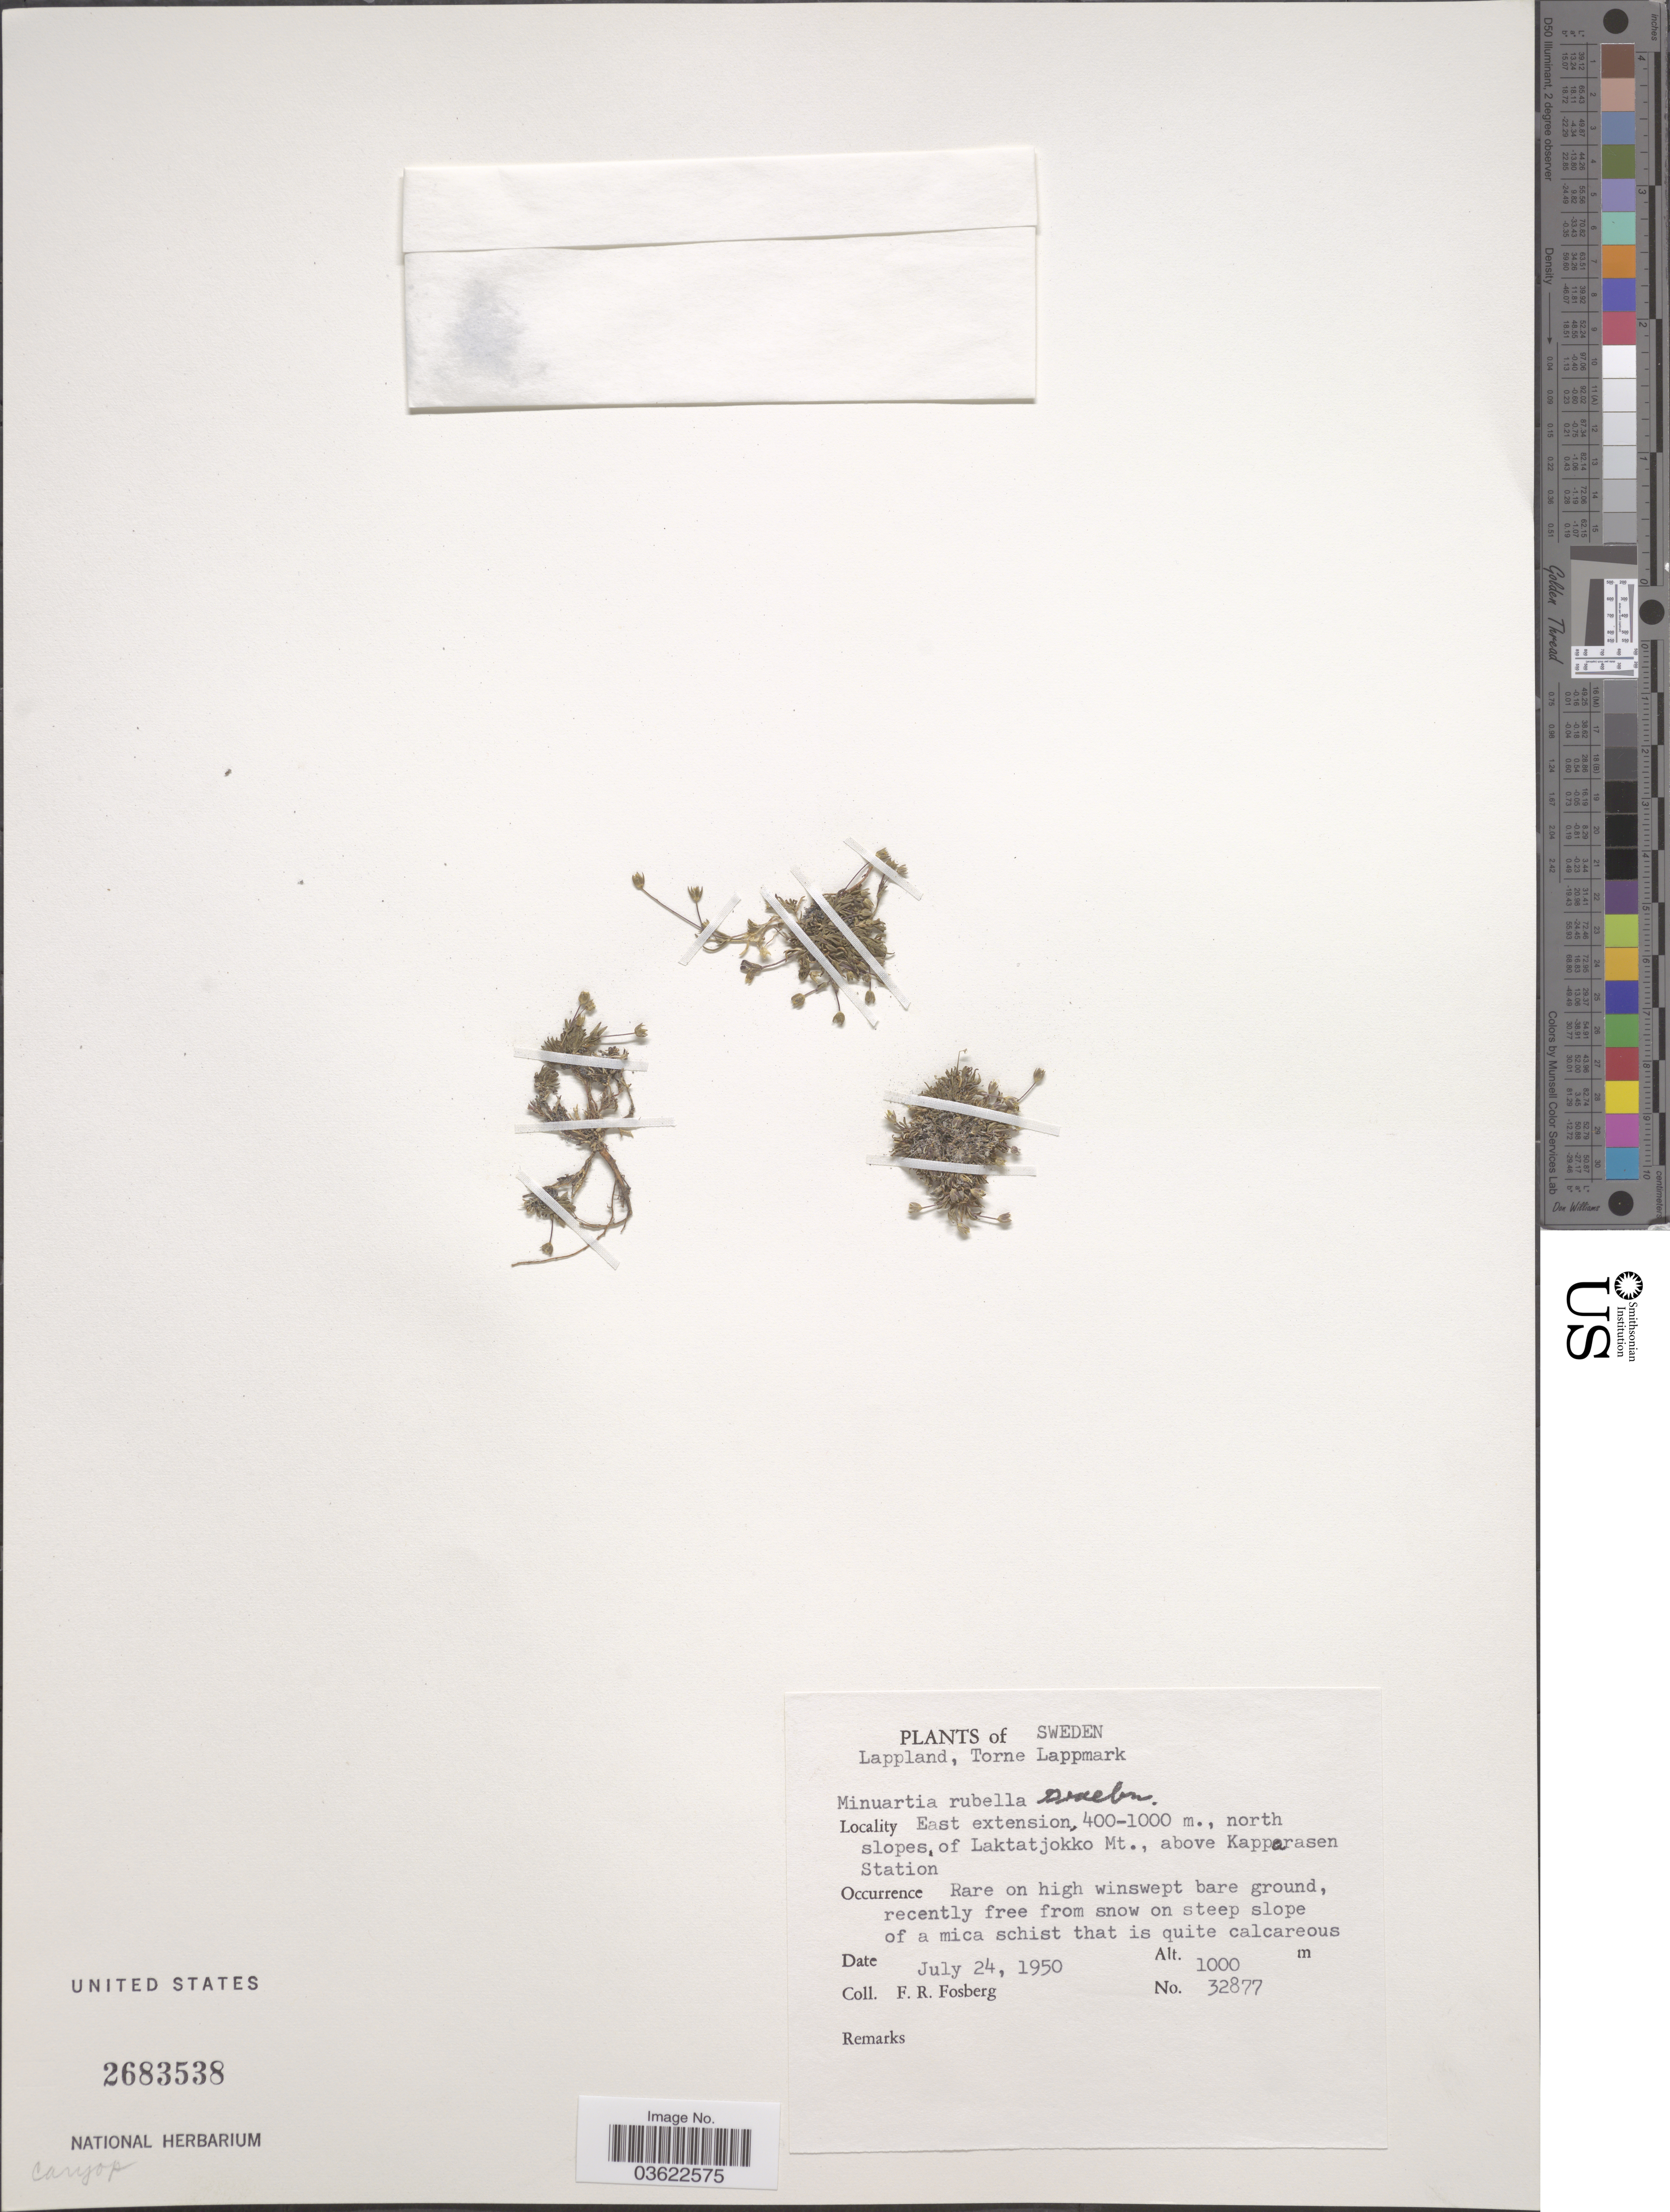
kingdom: Plantae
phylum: Tracheophyta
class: Magnoliopsida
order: Caryophyllales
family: Caryophyllaceae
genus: Arenaria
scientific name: Arenaria rubella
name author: (Wahlenb.) Sm.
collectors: F. R. Fosberg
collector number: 32877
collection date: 1950-07-24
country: Sweden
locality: Lappland, Torne Lappmark. East extension, north slopes, of Laktatjokko Mt., above Kapparasen Station.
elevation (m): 1000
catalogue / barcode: US 2683538